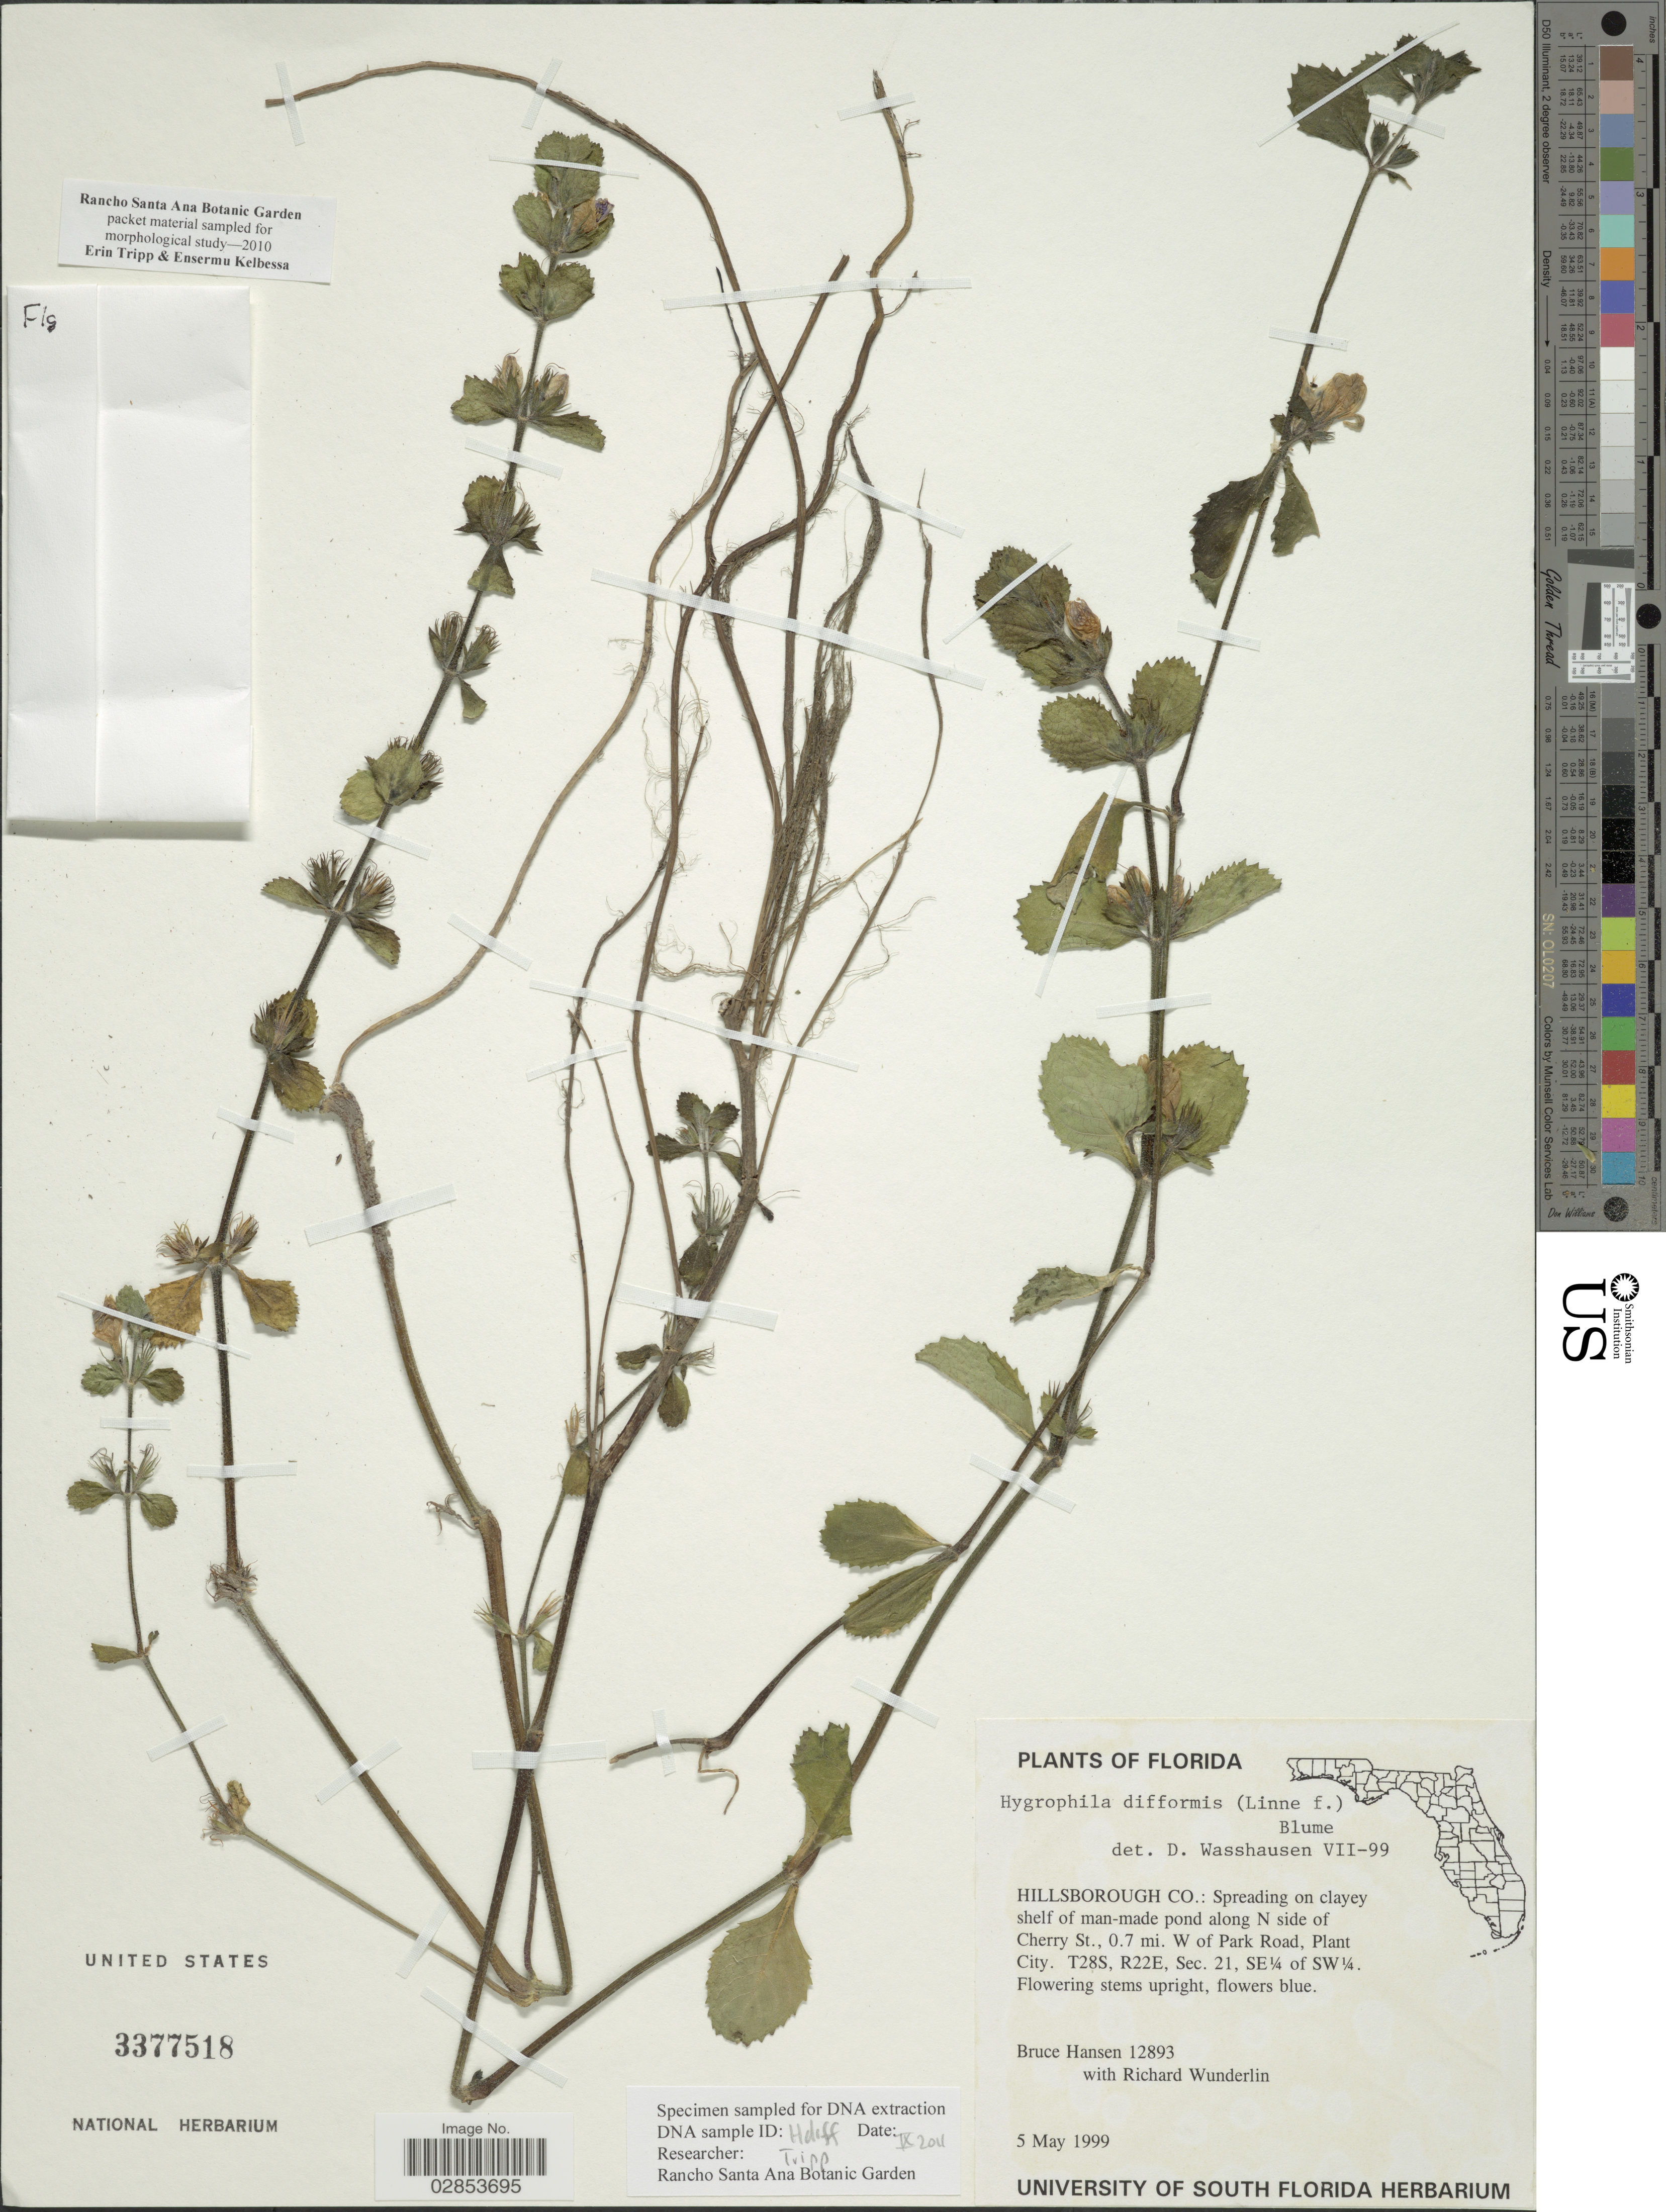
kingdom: Plantae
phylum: Tracheophyta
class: Magnoliopsida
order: Lamiales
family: Acanthaceae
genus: Hygrophila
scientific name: Hygrophila difformis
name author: (L. f.) Blume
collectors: B. Hansen & R. P. Wunderlin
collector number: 12893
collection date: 1999-05-05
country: United States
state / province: Florida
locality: Hillsborough Co.: pond along N side of Cherry St., 0.7 mi. W of Park Road, Plant City. T28S, R22E, Sec.21, SE1/4 of SW1/4.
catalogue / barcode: US 3377518